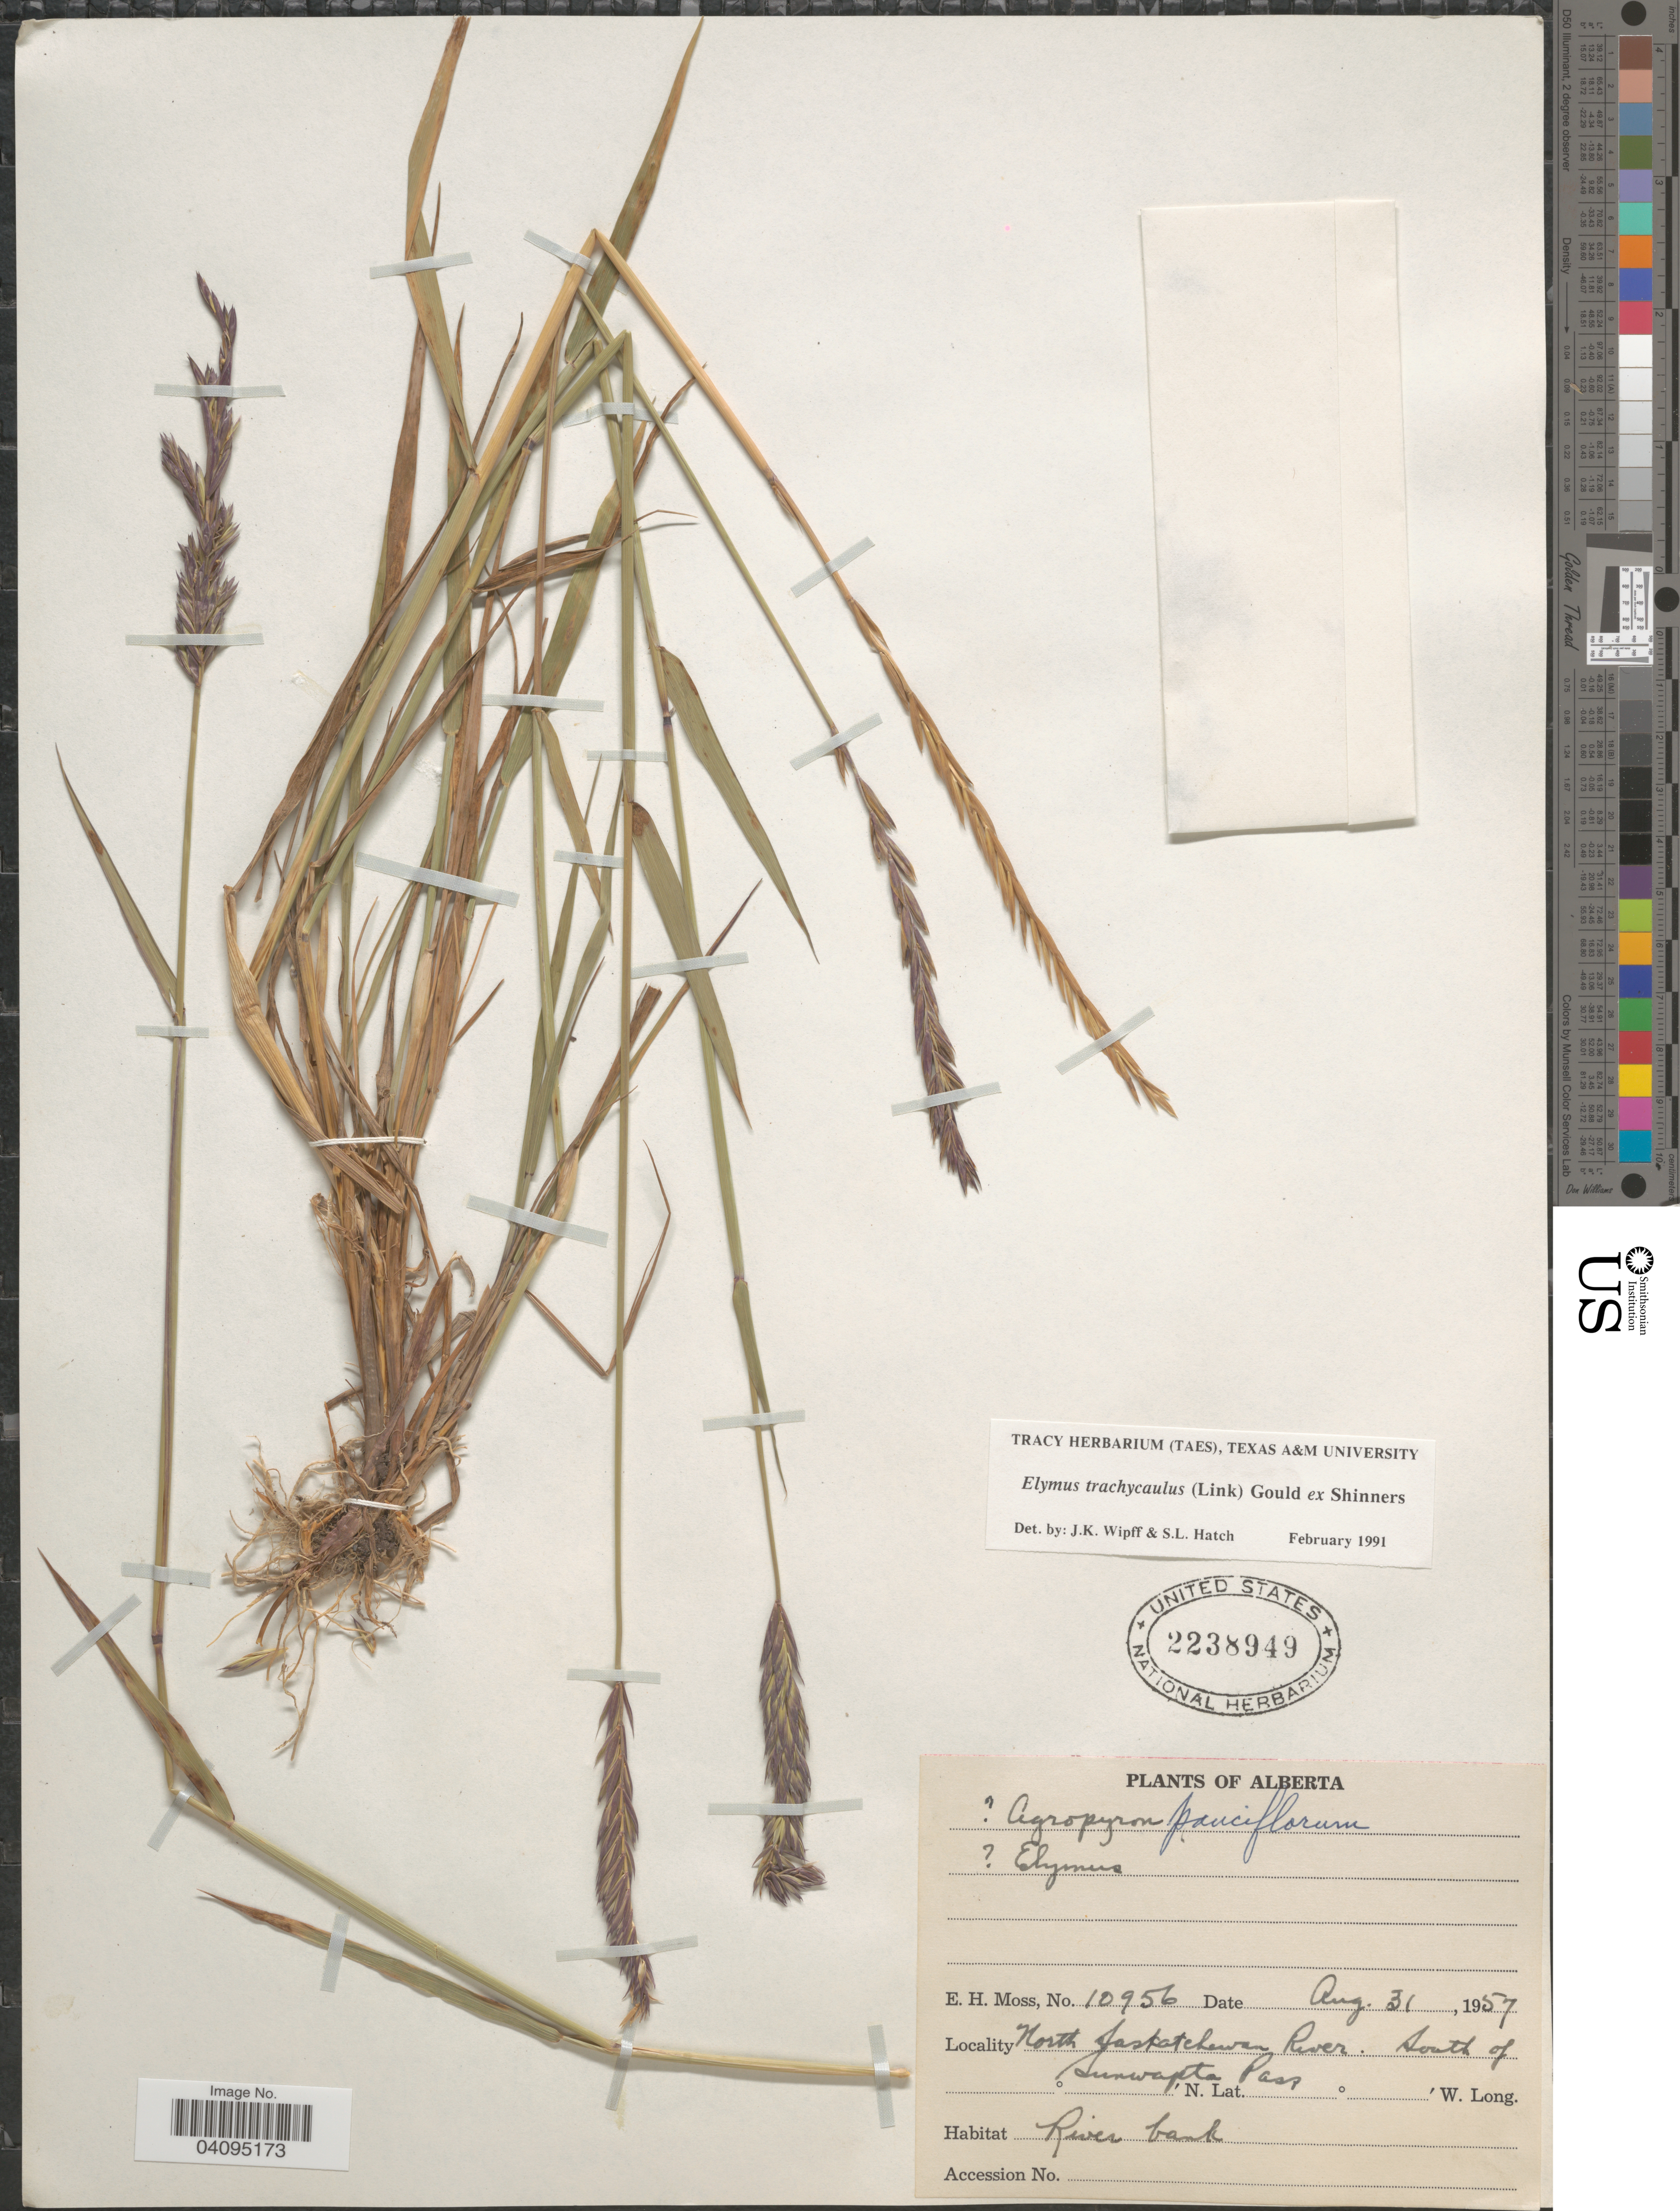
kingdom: Plantae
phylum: Tracheophyta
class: Liliopsida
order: Poales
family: Poaceae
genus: Elymus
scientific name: Elymus trachycaulus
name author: (Link) Gould ex Shinners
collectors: E. Moss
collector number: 10956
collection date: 1957-08-31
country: Canada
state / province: Alberta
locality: North Saskatchewan River. South of Sunwapta Pass. River bank.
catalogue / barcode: US 2238949